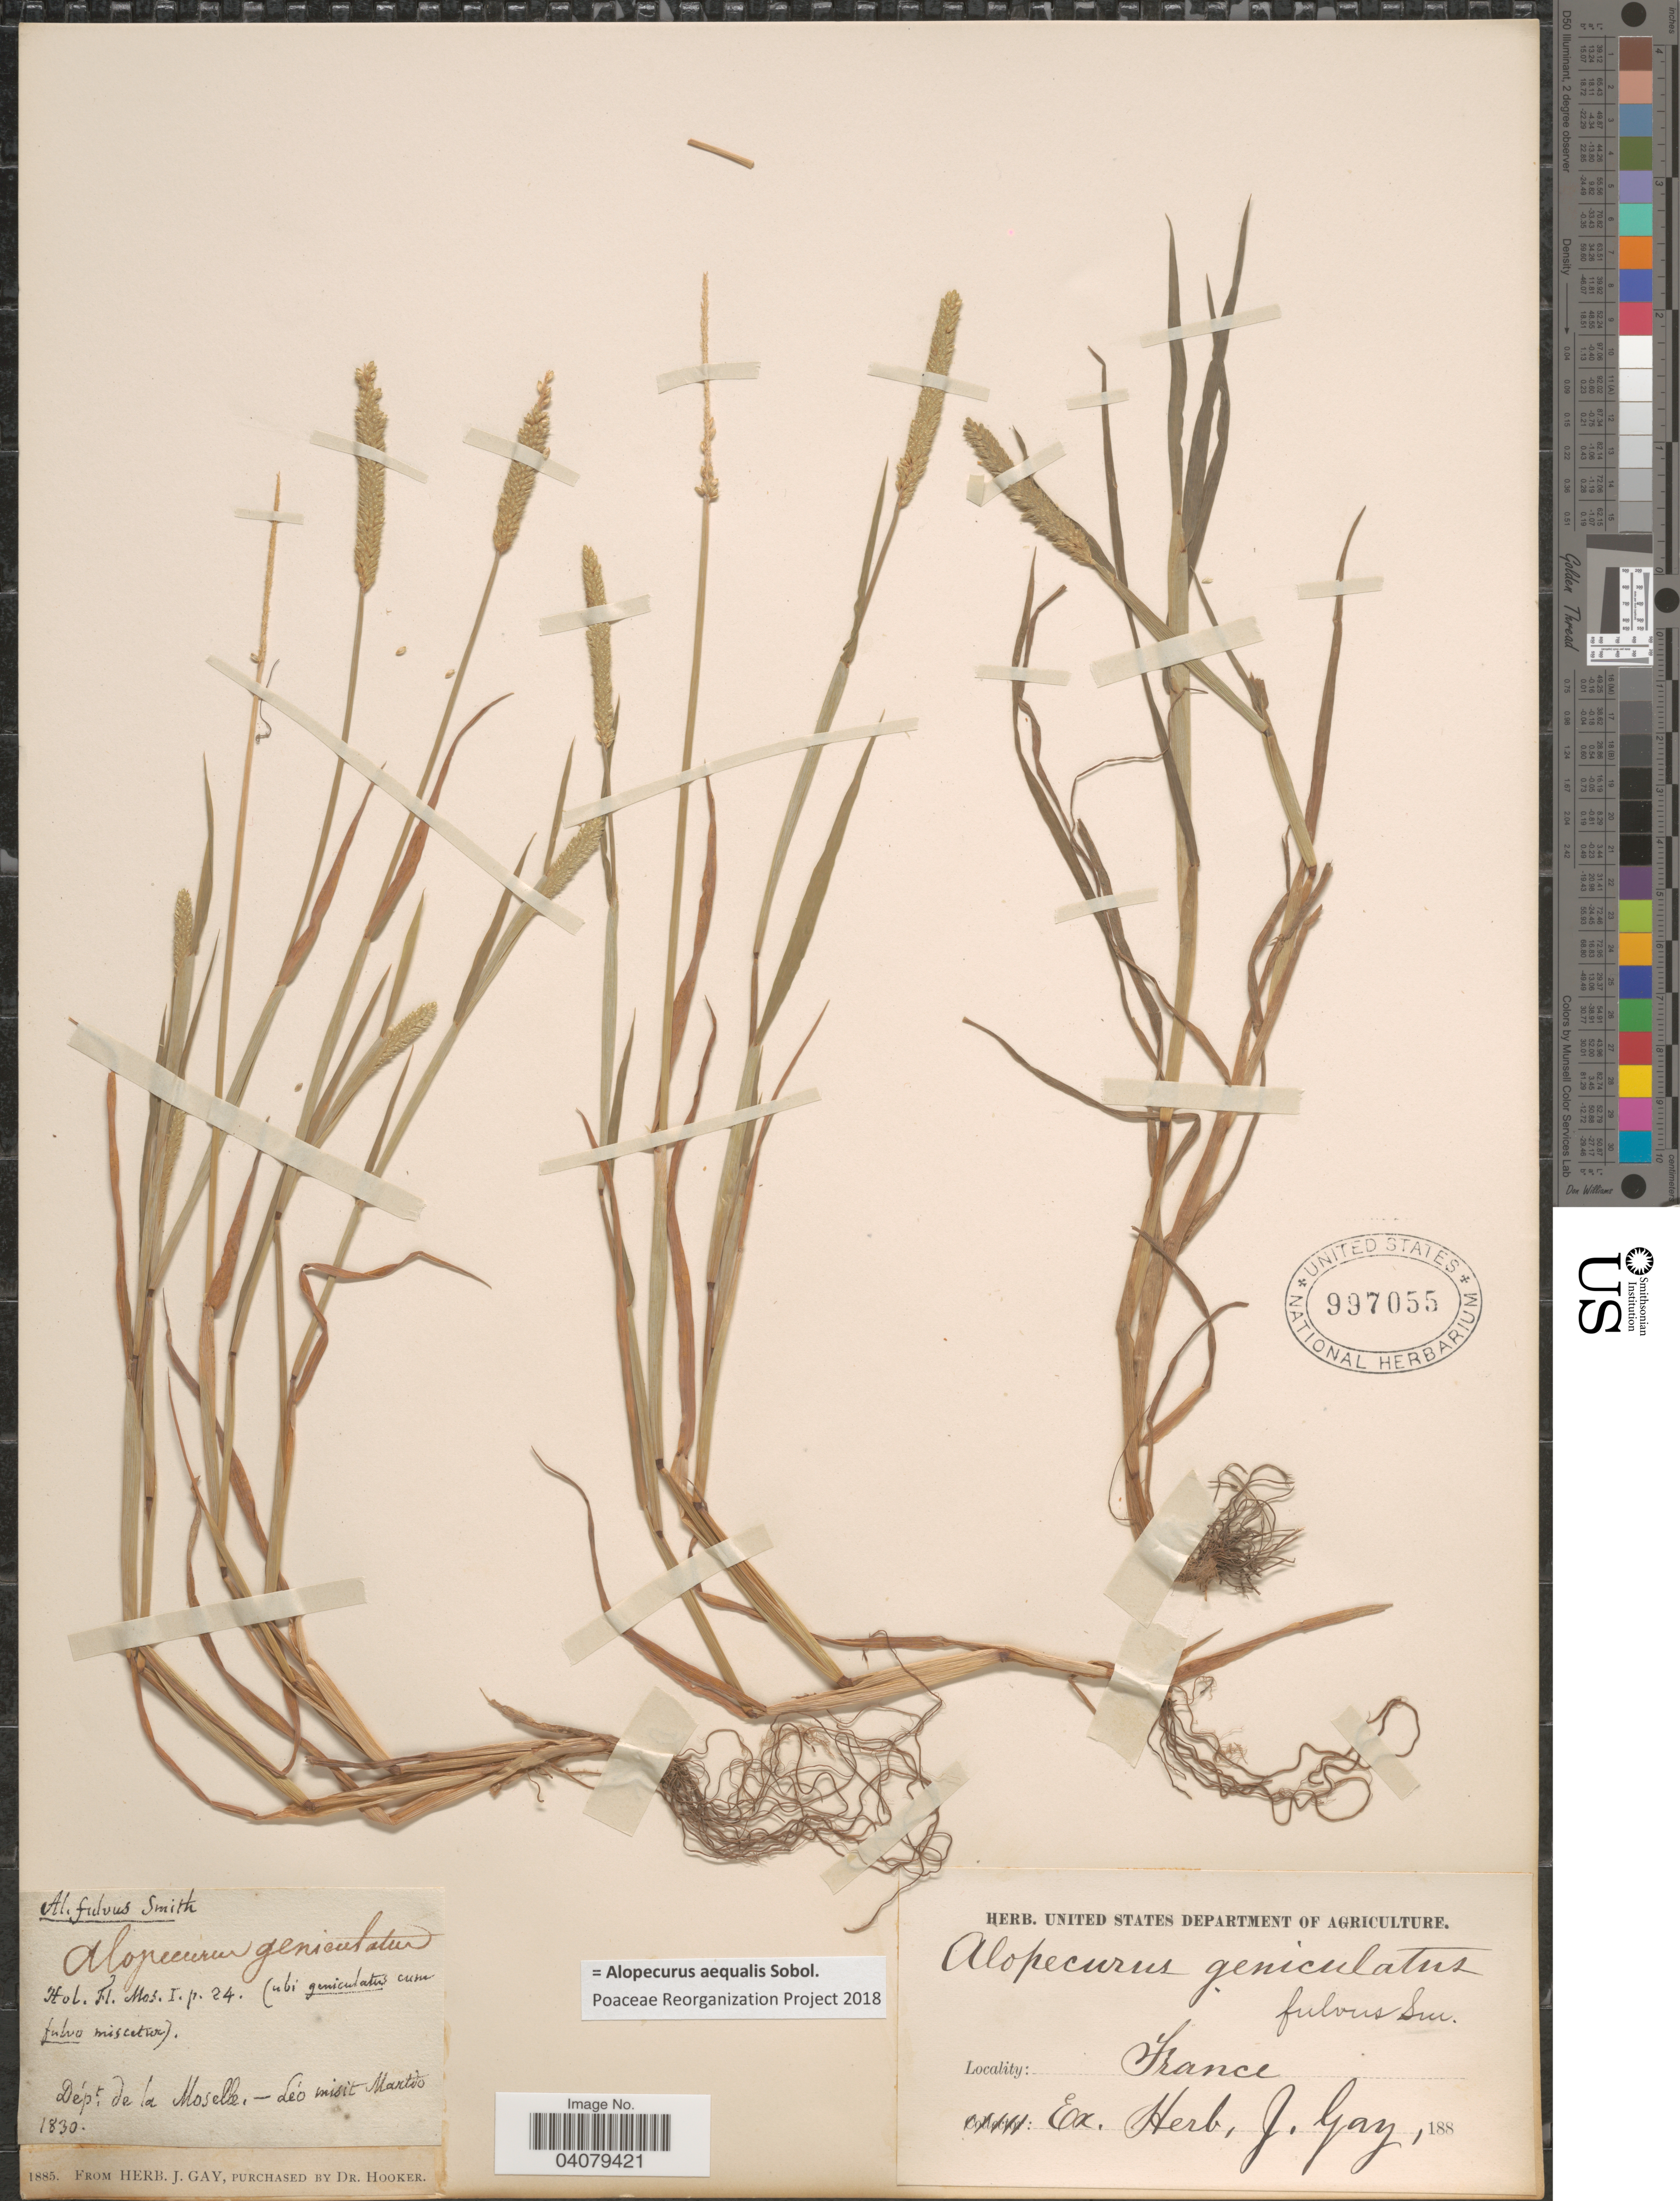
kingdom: Plantae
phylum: Tracheophyta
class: Liliopsida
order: Poales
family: Poaceae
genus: Alopecurus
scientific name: Alopecurus arundinaceus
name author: Poir.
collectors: ex herb. J. Gay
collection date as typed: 188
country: France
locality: Dépt. de la Moselle.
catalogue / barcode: US 997055